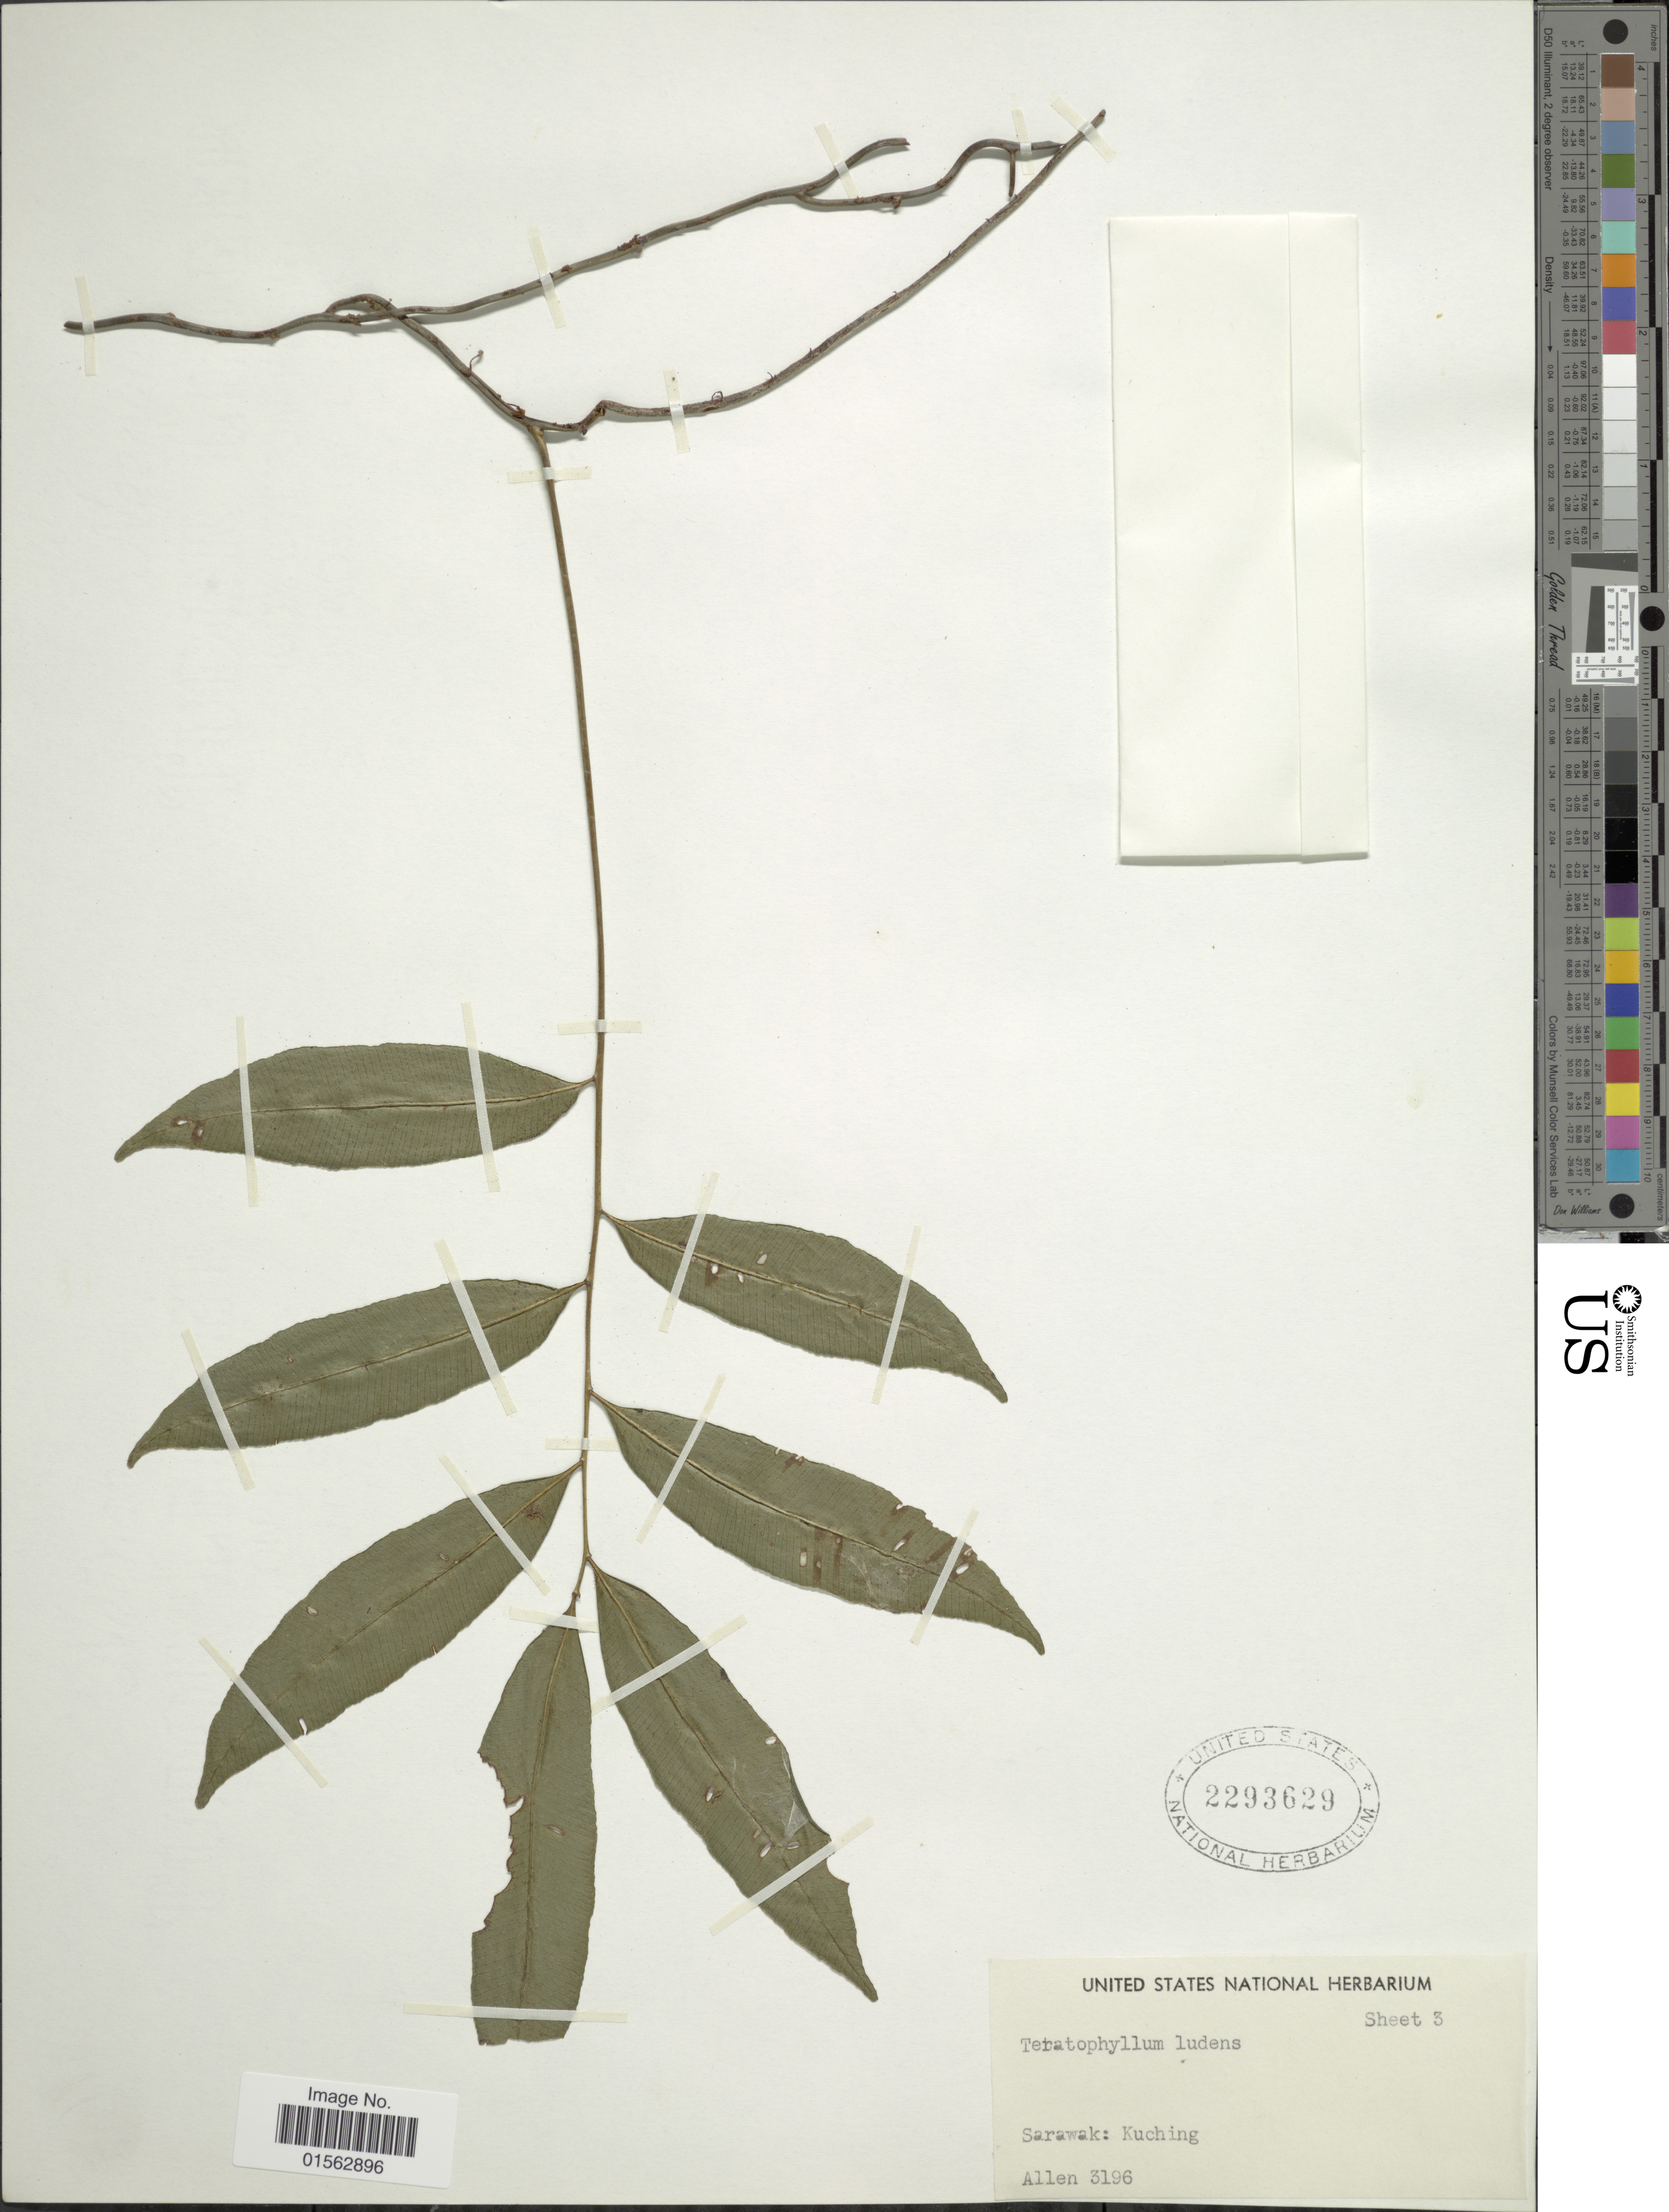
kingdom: Plantae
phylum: Tracheophyta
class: Polypodiopsida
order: Polypodiales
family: Dryopteridaceae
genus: Teratophyllum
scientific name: Teratophyllum ludens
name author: (Fée) Holttum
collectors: -- Allen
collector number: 3196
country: Malaysia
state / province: Sarawak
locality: Kuching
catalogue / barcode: US 2293629